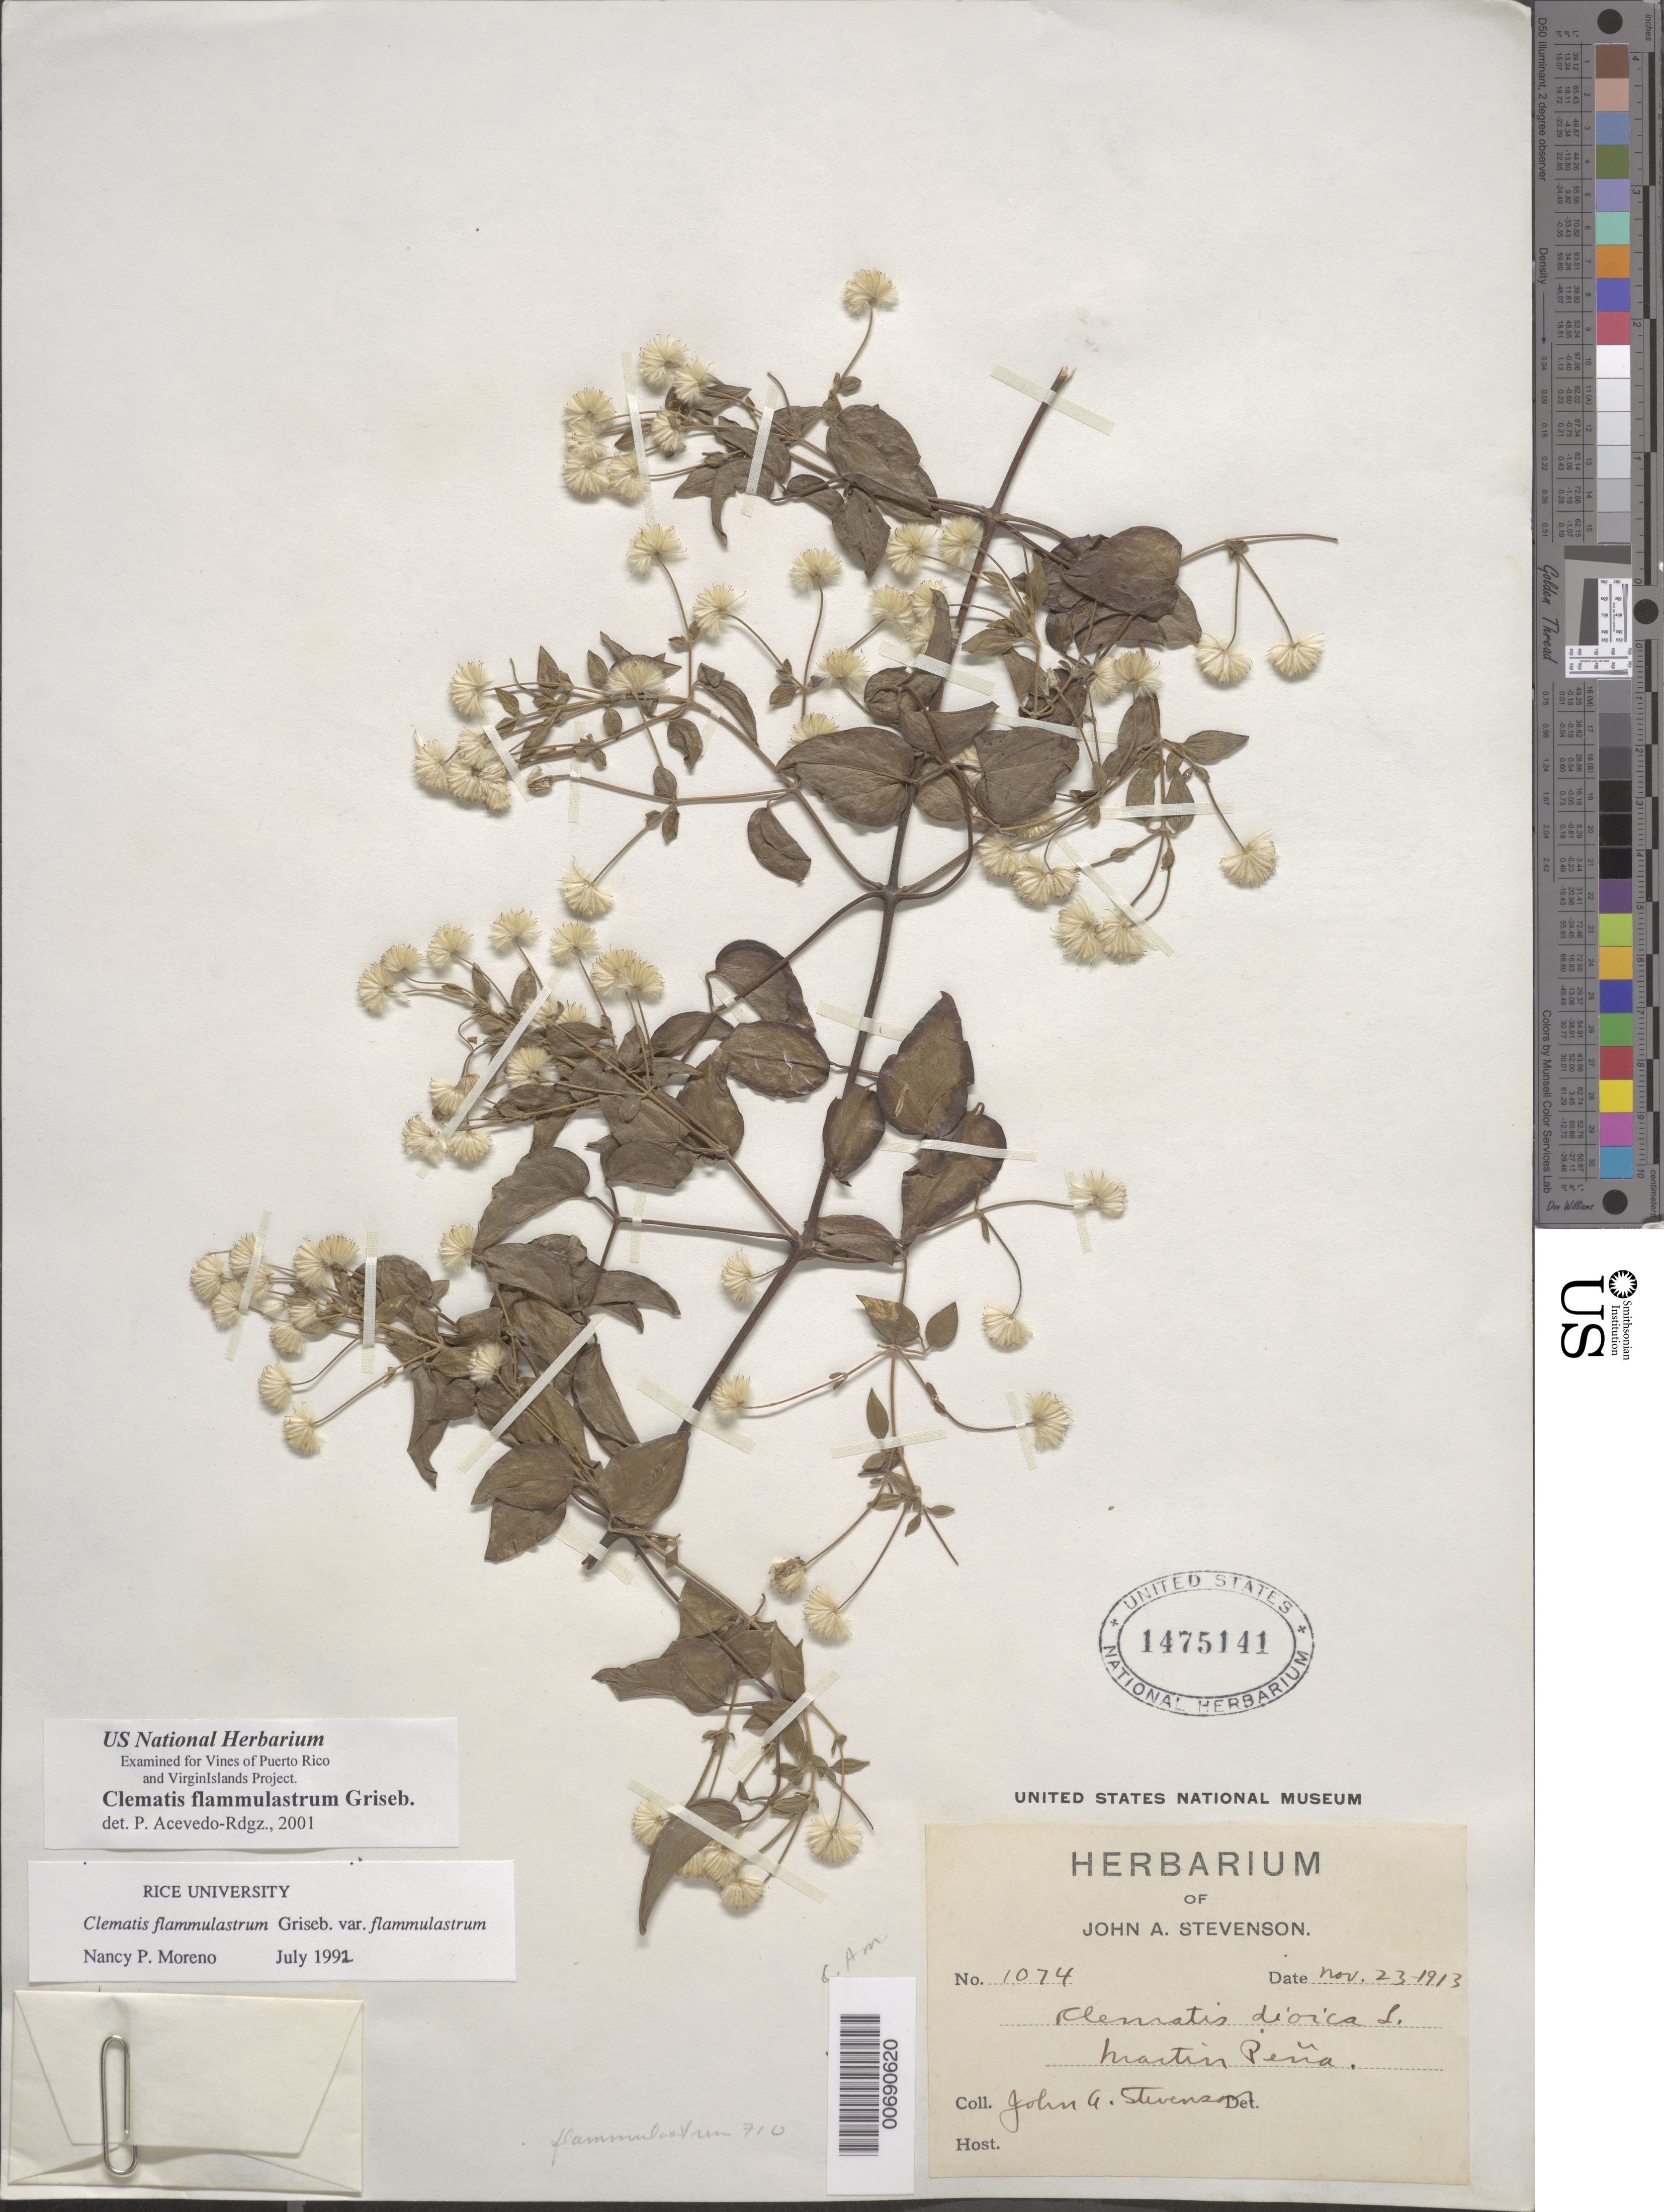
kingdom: Plantae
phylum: Tracheophyta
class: Magnoliopsida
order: Ranunculales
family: Ranunculaceae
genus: Clematis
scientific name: Clematis flammulastrum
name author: Griseb.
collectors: J. Stevenson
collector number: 1074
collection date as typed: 23 Nov 1913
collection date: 1913-11-23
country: Puerto Rico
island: Greater Antilles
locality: Martin Pena.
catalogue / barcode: US 1475141